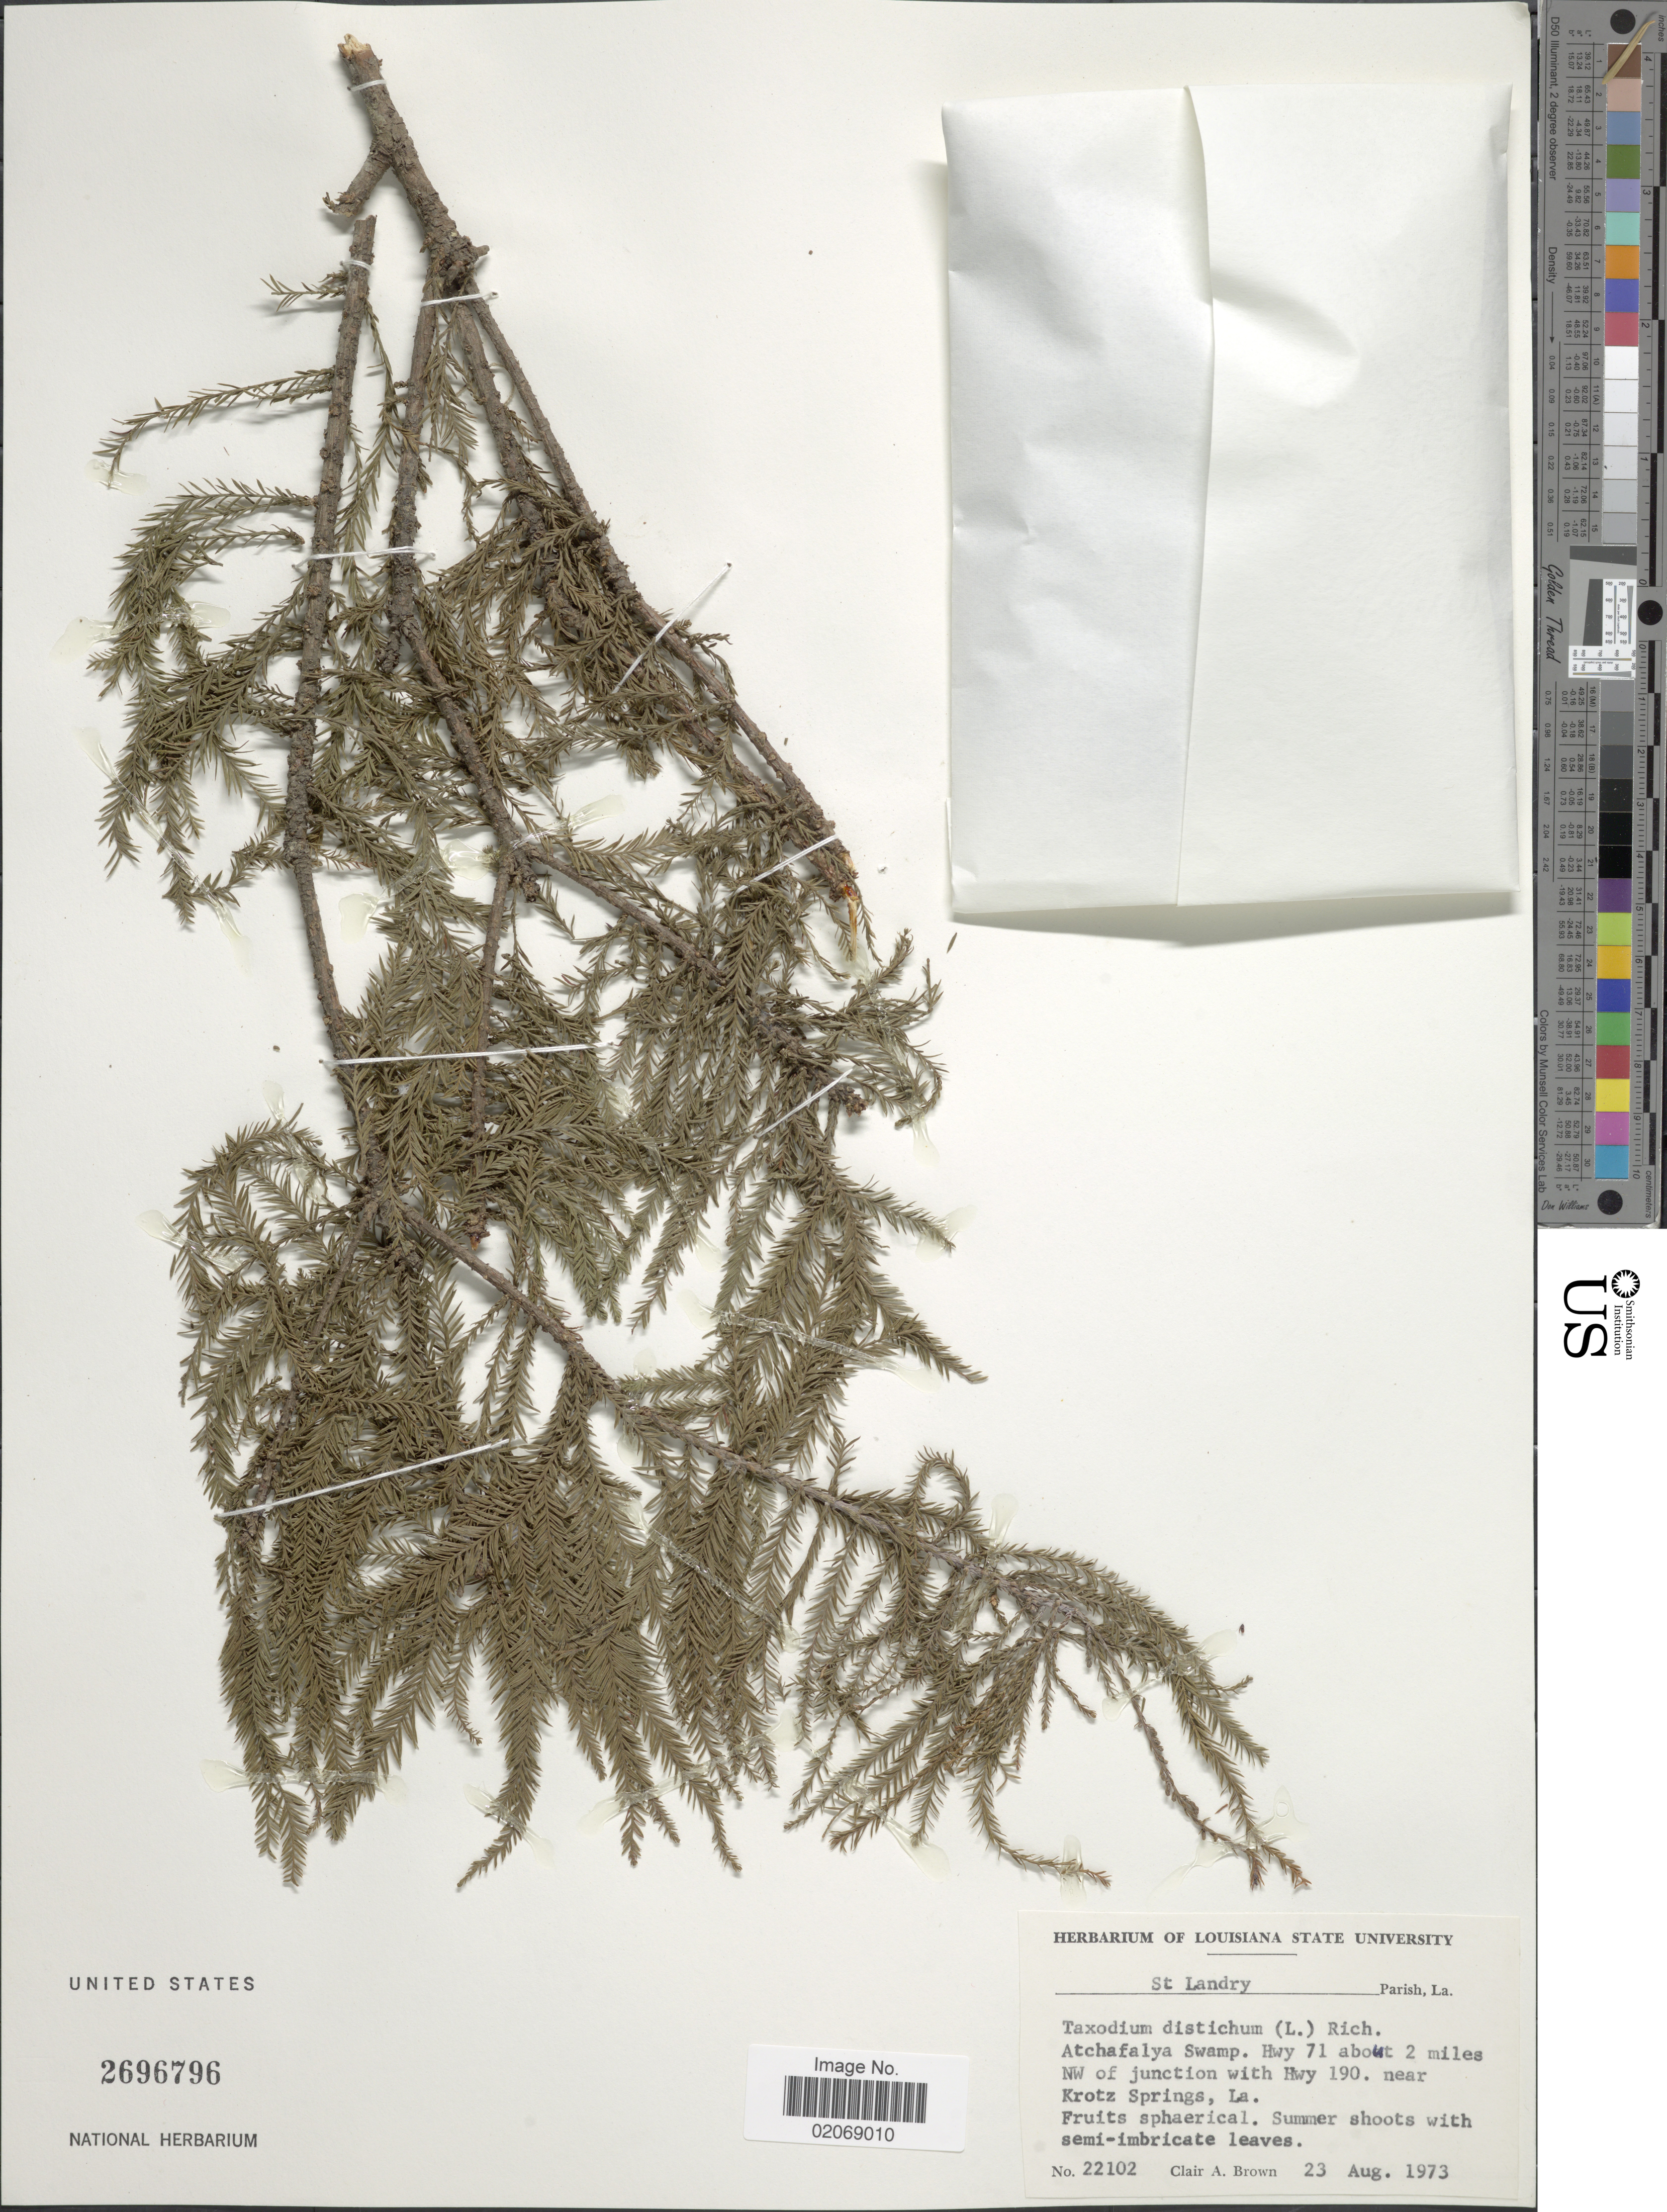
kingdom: Plantae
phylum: Tracheophyta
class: Pinopsida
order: Pinales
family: Cupressaceae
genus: Taxodium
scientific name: Taxodium distichum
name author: (L.) Rich.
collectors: C. A. Brown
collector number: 22102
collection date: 1973-08-23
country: United States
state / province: Louisiana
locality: St. Landry, Parish. La. Atchafalya Swamp. Hwy 71 about 2 miles NW of junction with Hwy 190 near Krotz Springs, La.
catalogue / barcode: US 2696796